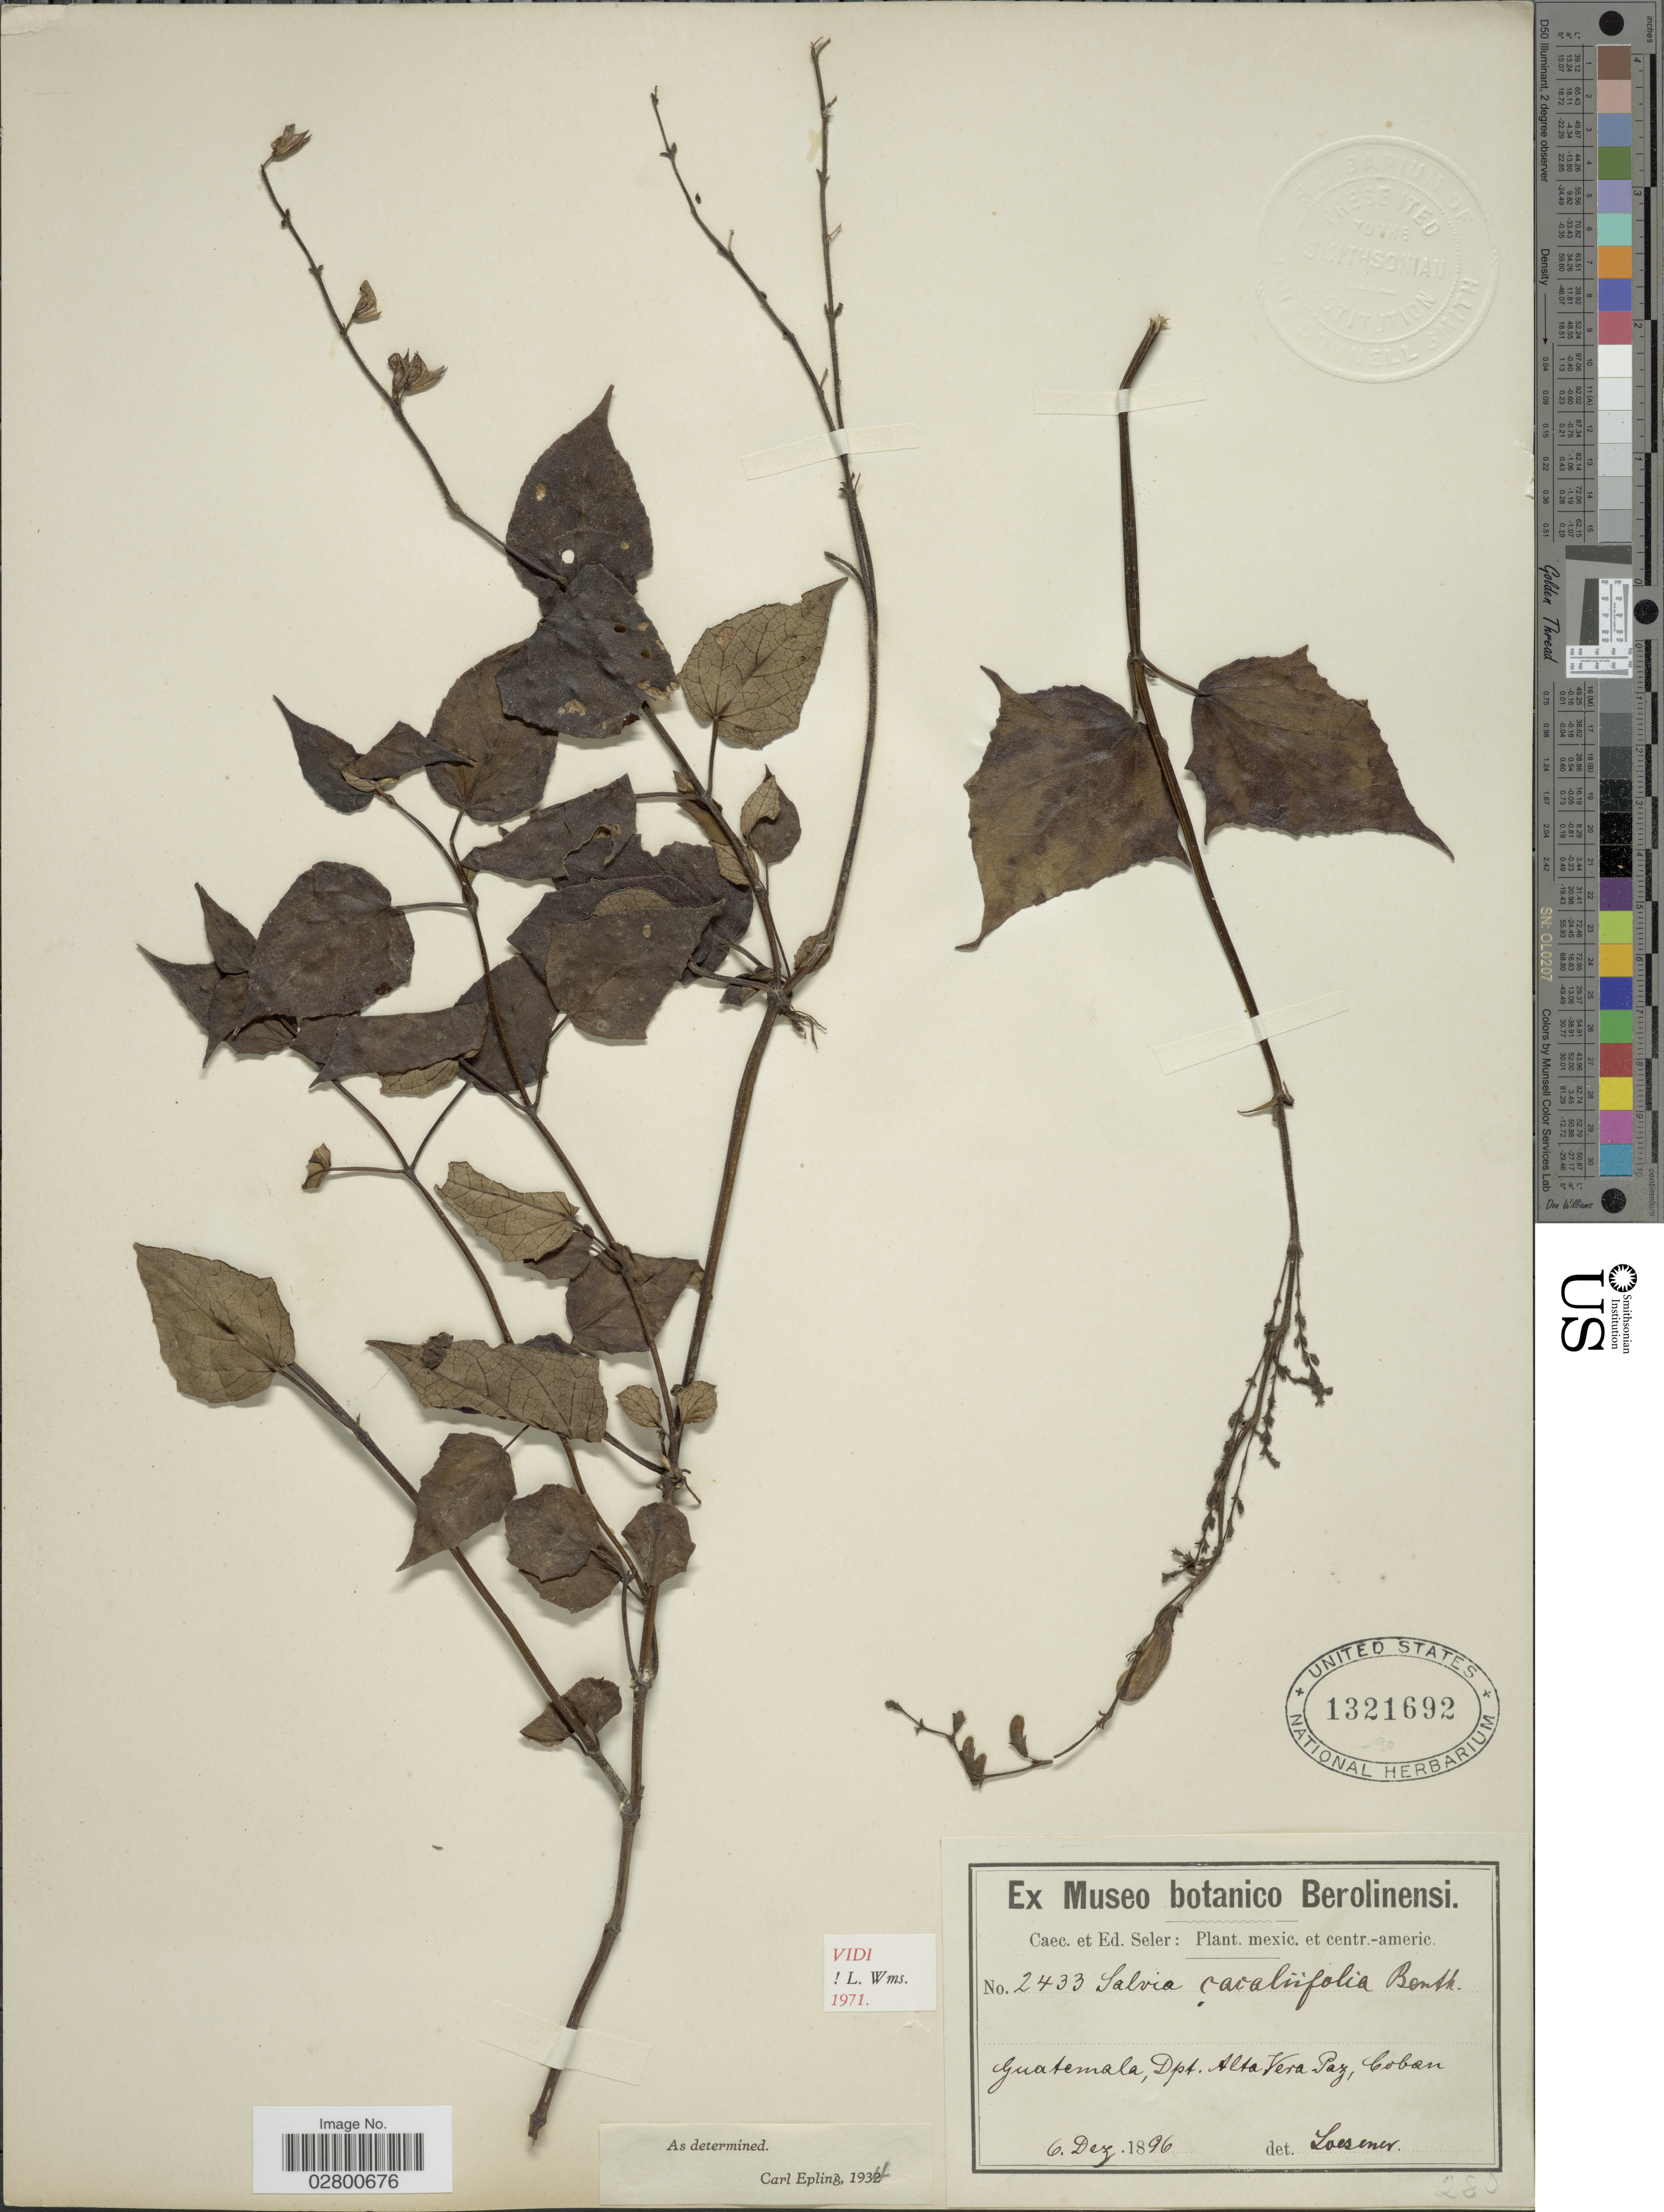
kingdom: Plantae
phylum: Tracheophyta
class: Magnoliopsida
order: Lamiales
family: Lamiaceae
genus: Salvia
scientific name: Salvia cacaliifolia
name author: Benth.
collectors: C. Seler & E. G. Seler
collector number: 2433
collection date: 1896-12-06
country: Guatemala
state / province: Alta Verapaz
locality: Coban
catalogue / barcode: US 1321692